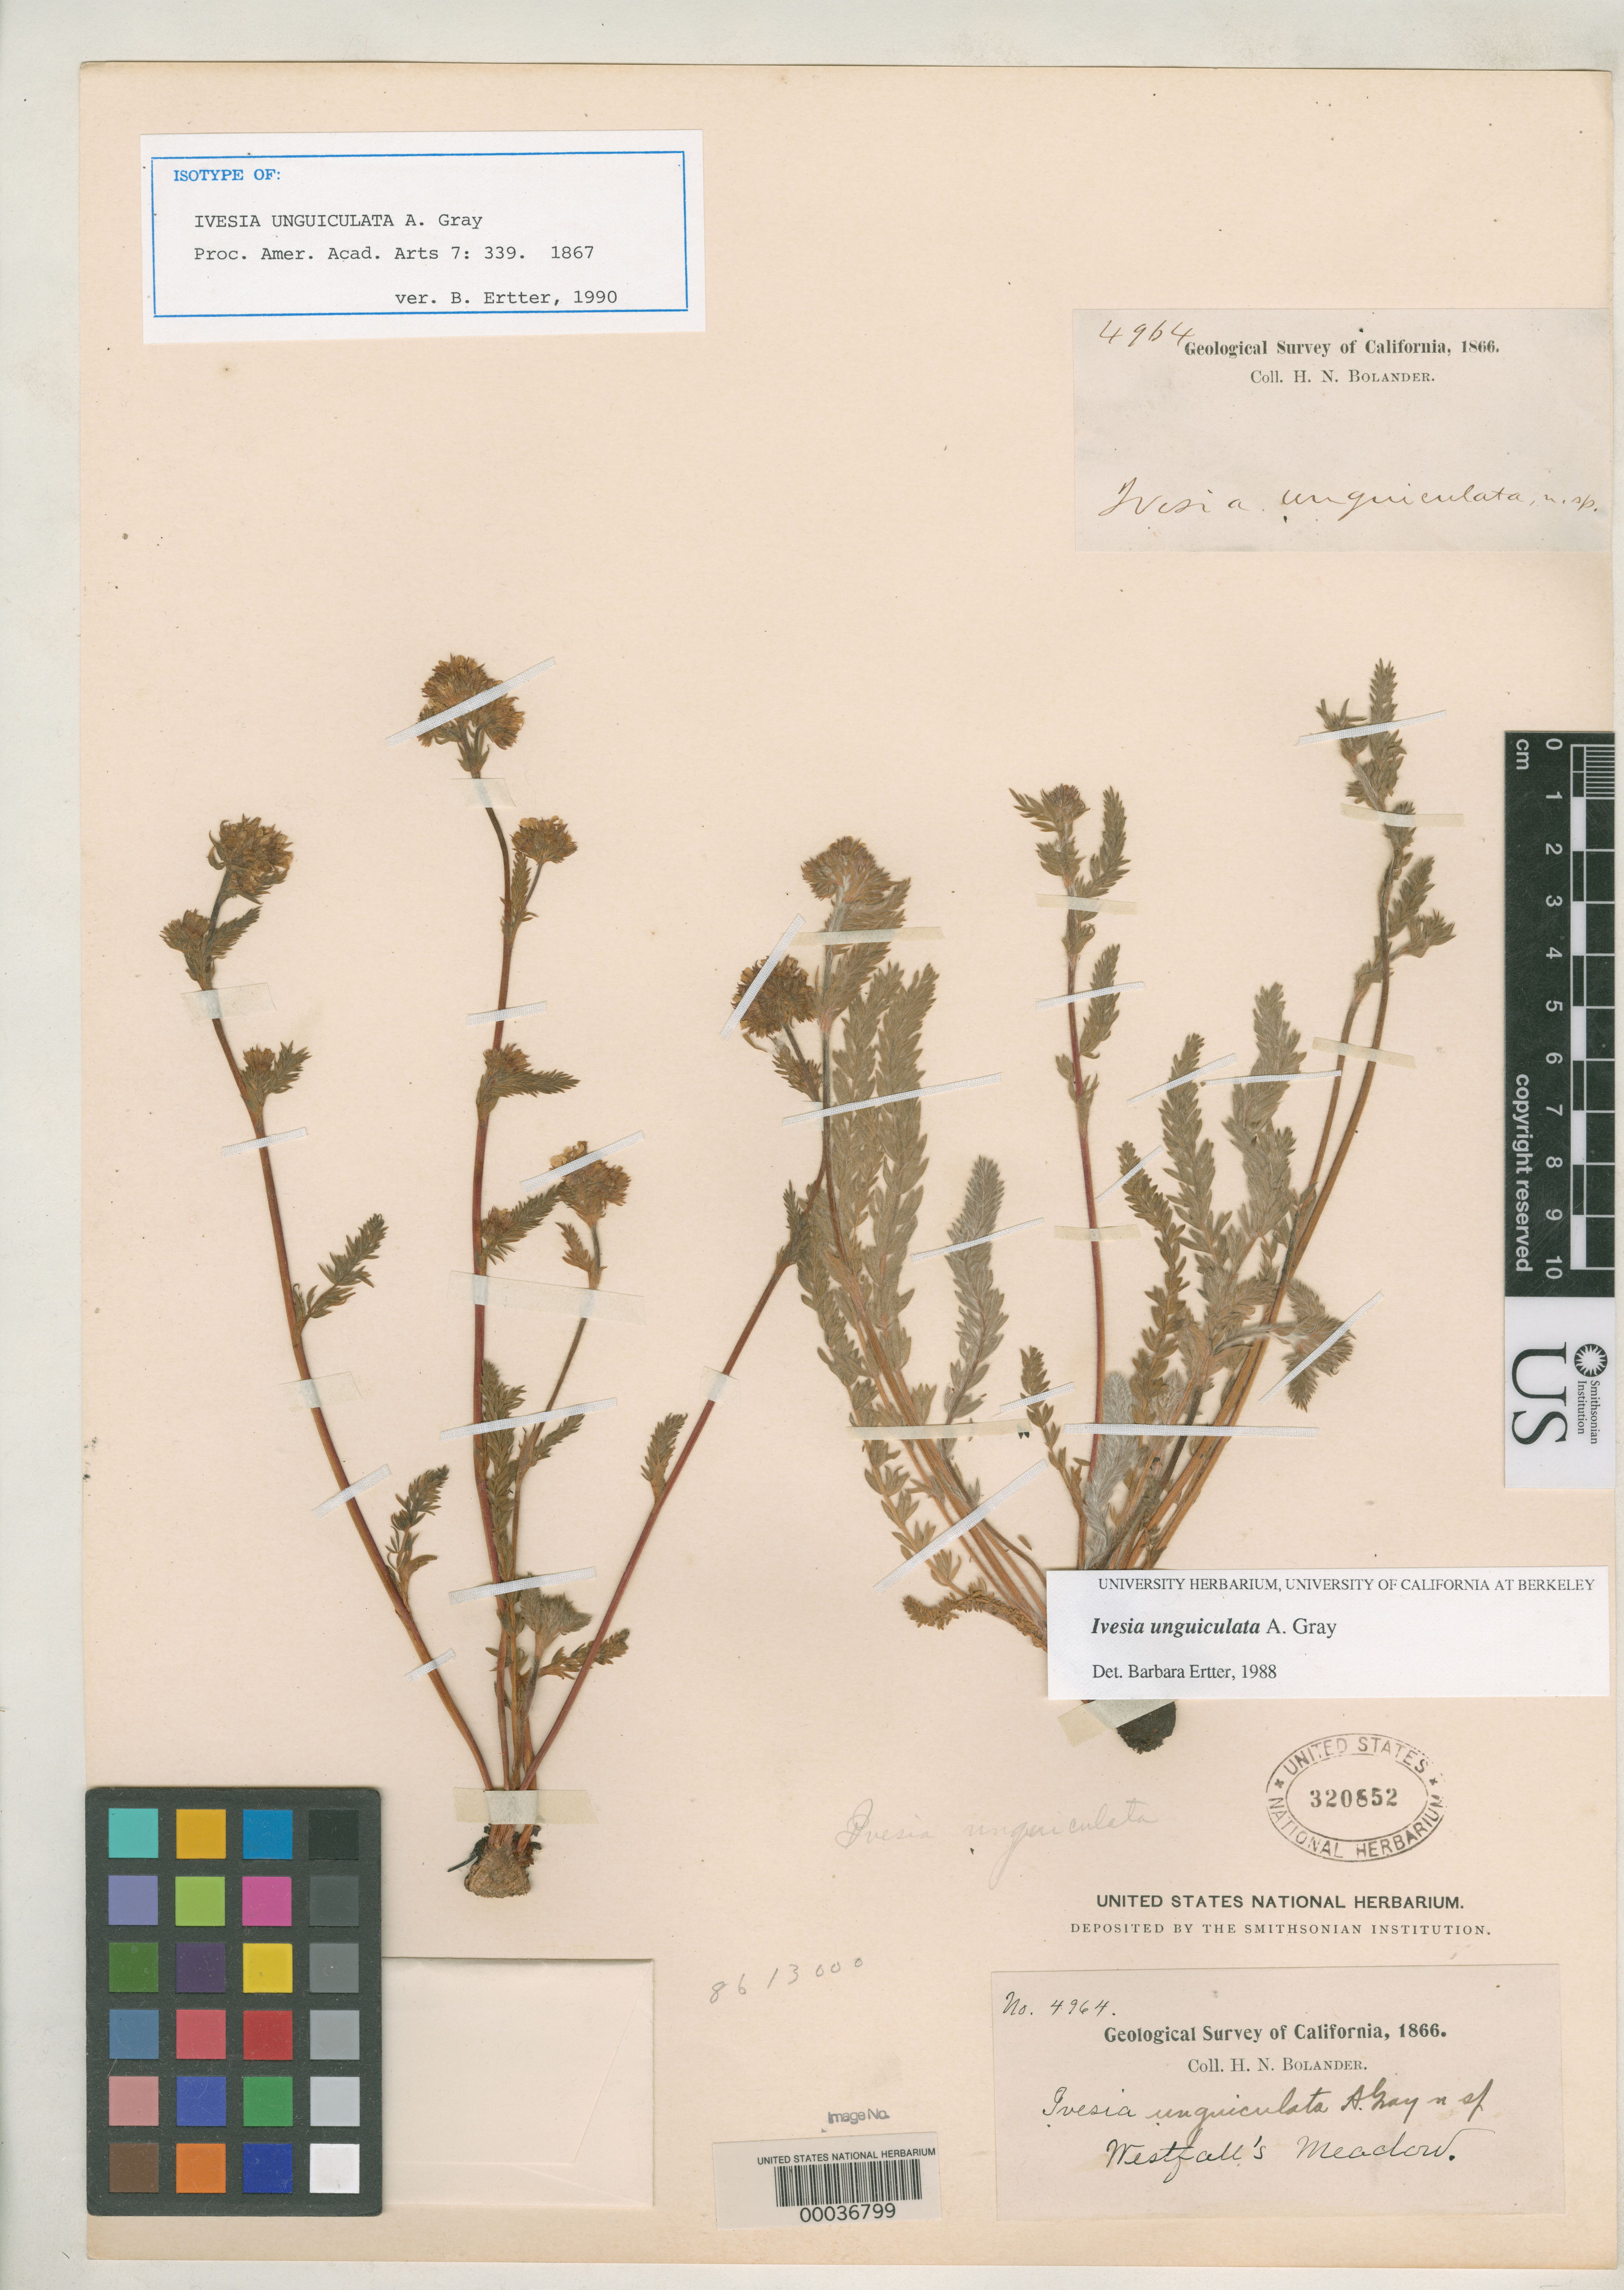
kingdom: Plantae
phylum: Tracheophyta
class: Magnoliopsida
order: Rosales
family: Rosaceae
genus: Ivesia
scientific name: Ivesia unguiculata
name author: A. Gray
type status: Isotype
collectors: H. Bolander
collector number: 4964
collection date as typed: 1866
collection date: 1866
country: United States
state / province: California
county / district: Mariposa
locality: Westfalls Meadows, Yosemite Valley.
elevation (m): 2438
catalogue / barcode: US 320852